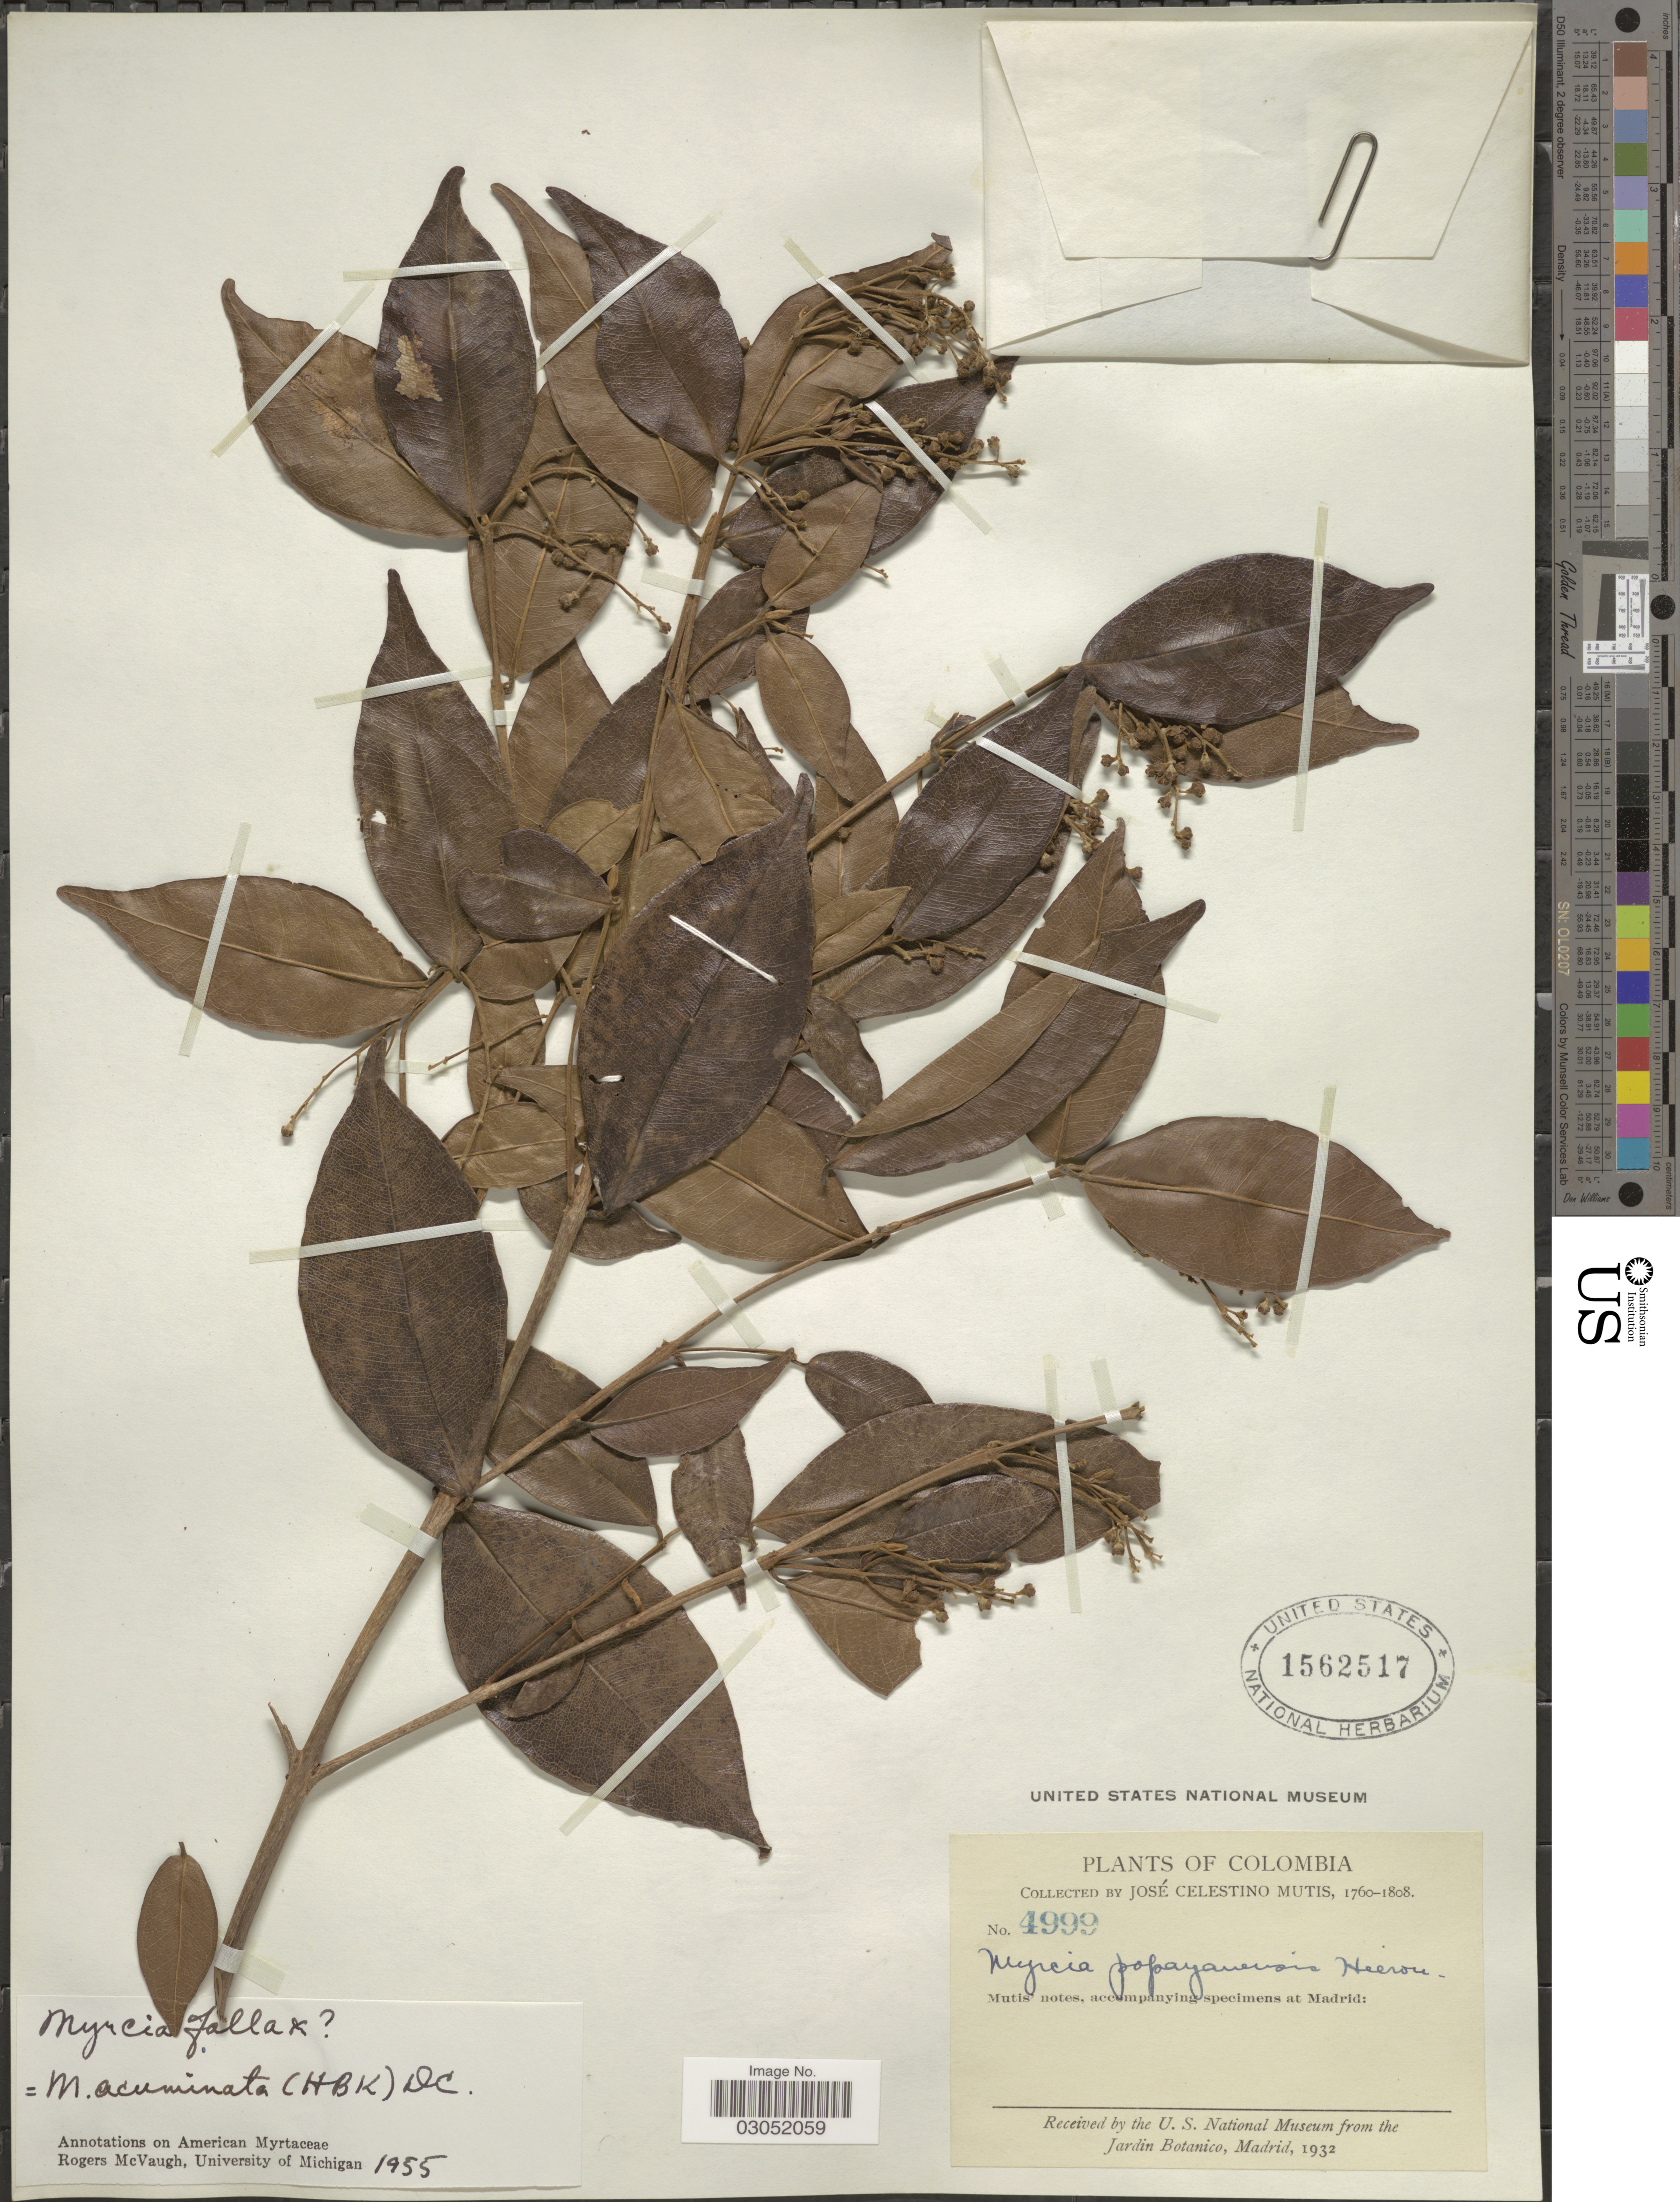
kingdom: Plantae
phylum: Tracheophyta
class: Magnoliopsida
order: Myrtales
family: Myrtaceae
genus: Myrcia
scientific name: Myrcia acuminata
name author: (Kunth) DC.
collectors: J. C. B. Mutis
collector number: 4999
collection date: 1760/1808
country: Colombia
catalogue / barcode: US 1562517